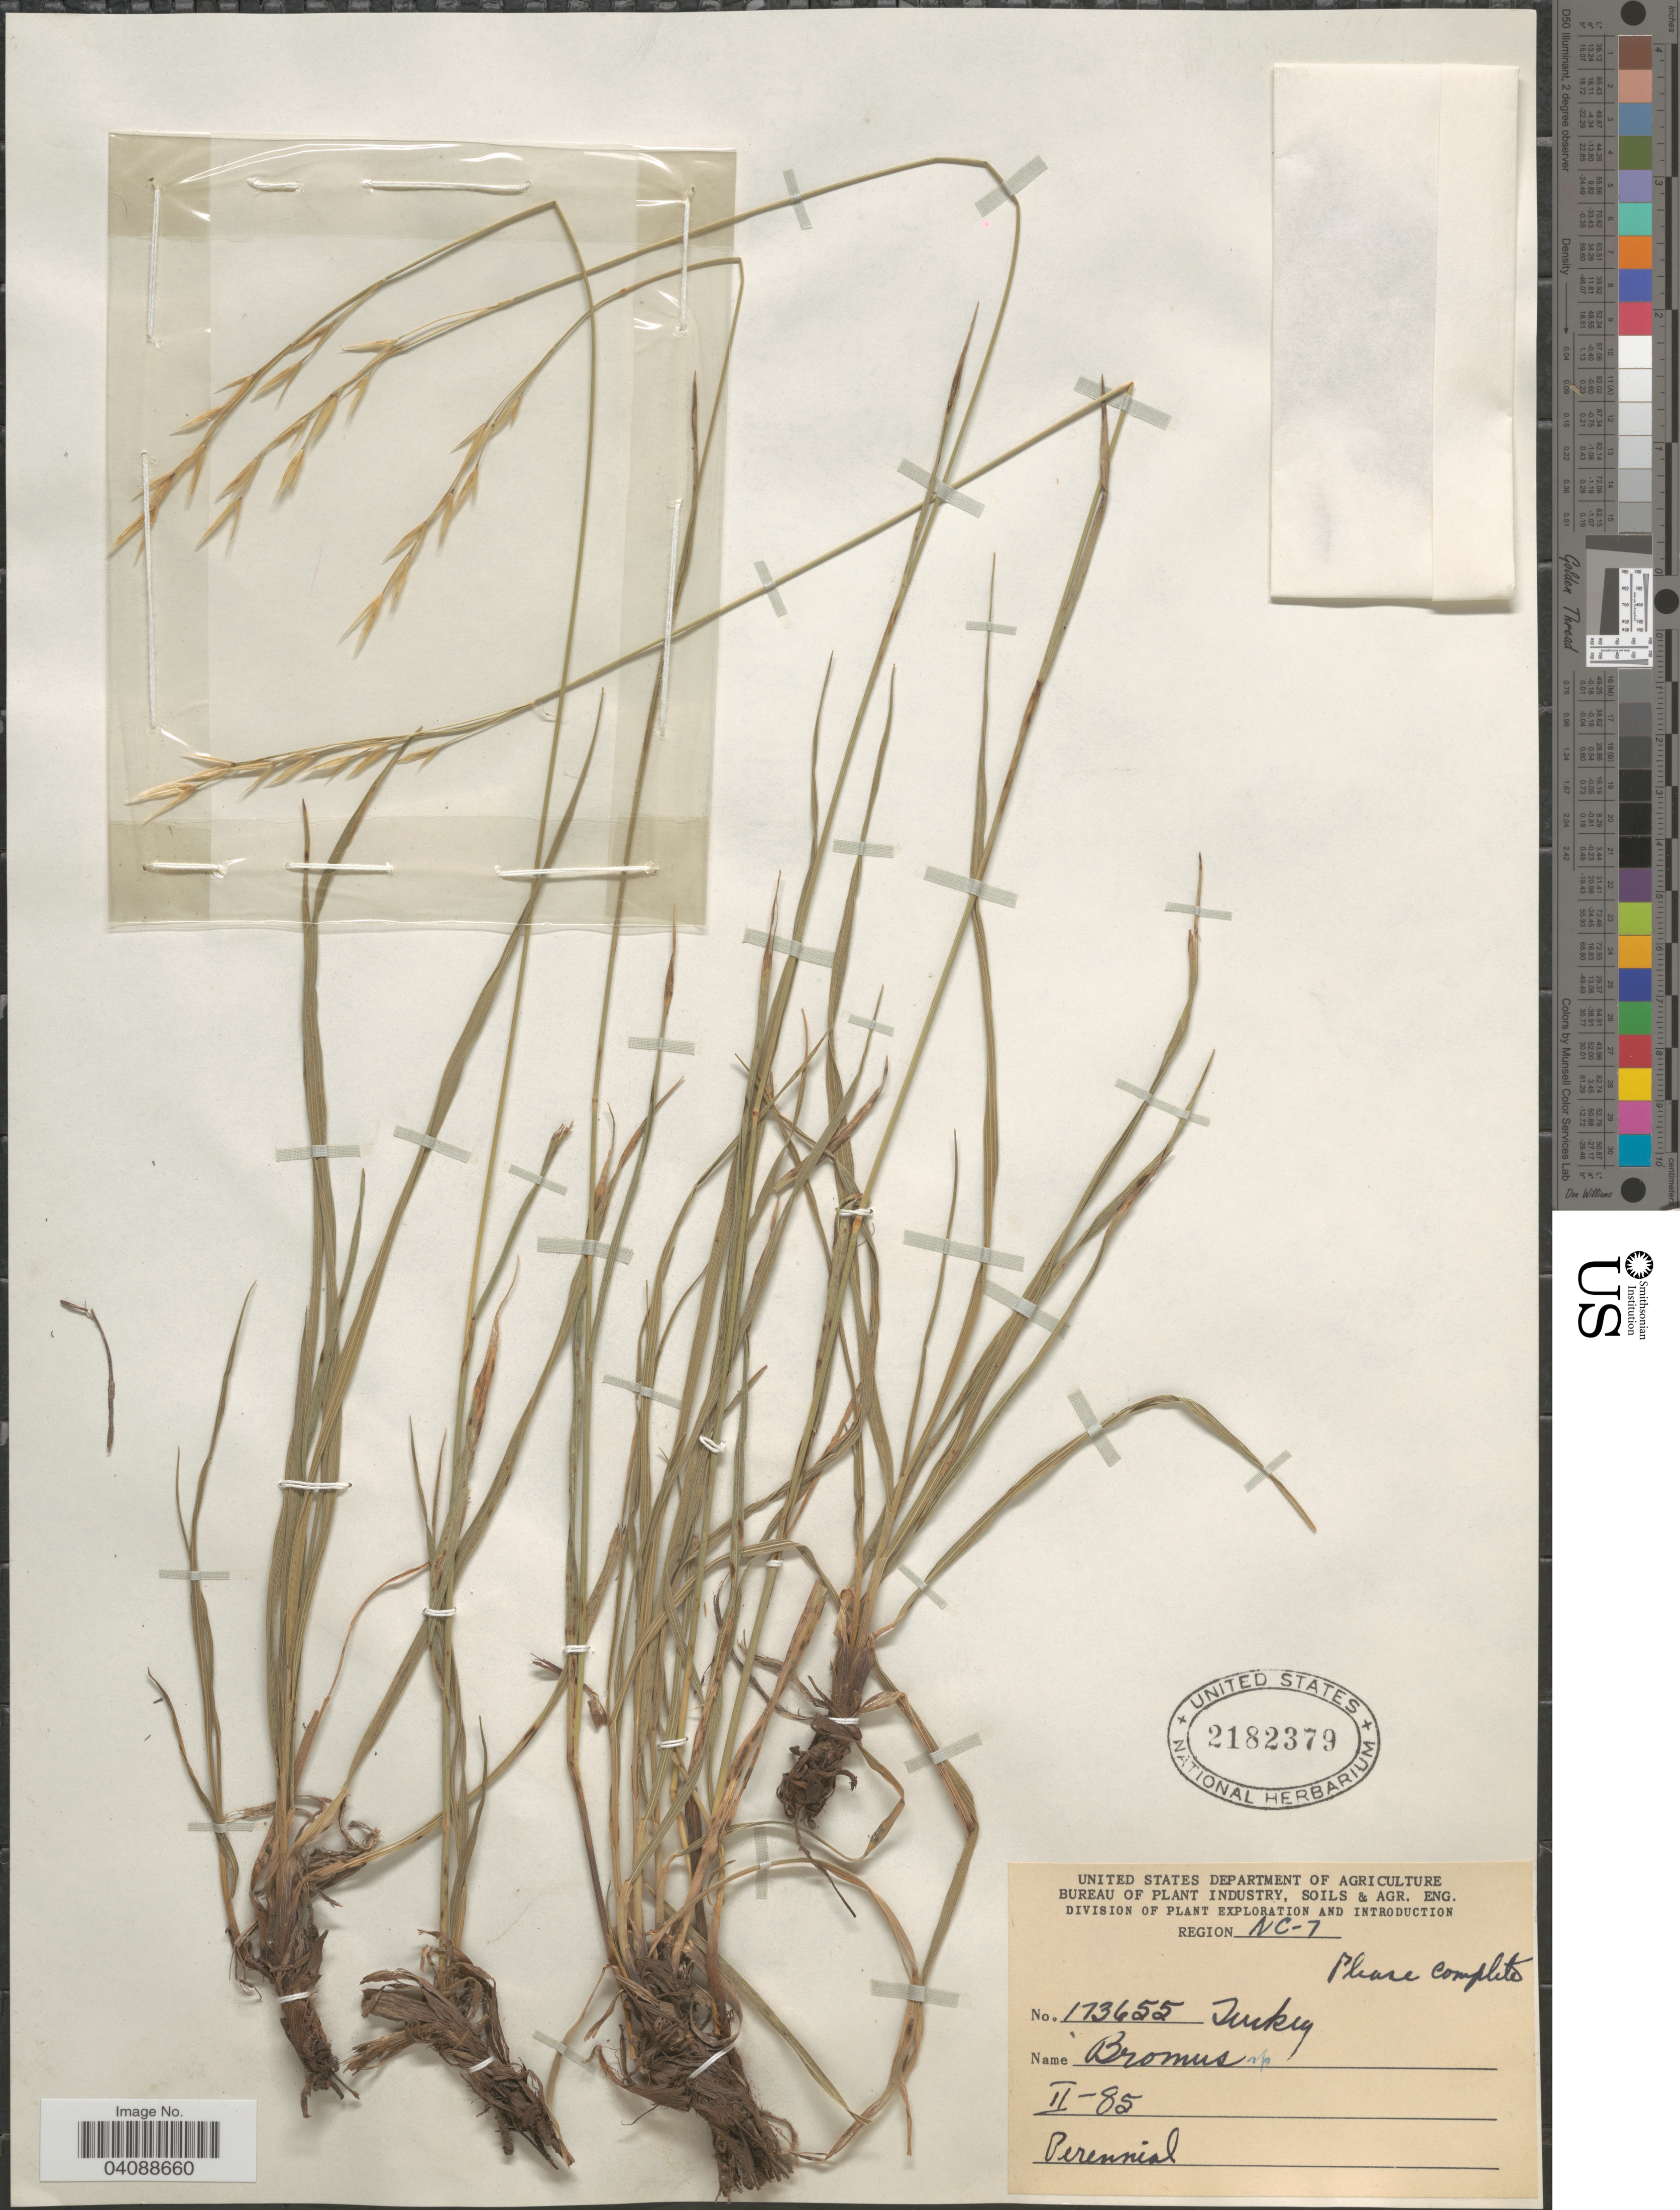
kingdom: Plantae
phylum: Tracheophyta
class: Liliopsida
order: Poales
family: Poaceae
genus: Bromus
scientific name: Bromus sp.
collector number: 173655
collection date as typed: Transcribed d/m/y: /2/85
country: Turkey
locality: Region NC-7.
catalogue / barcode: US 2182379